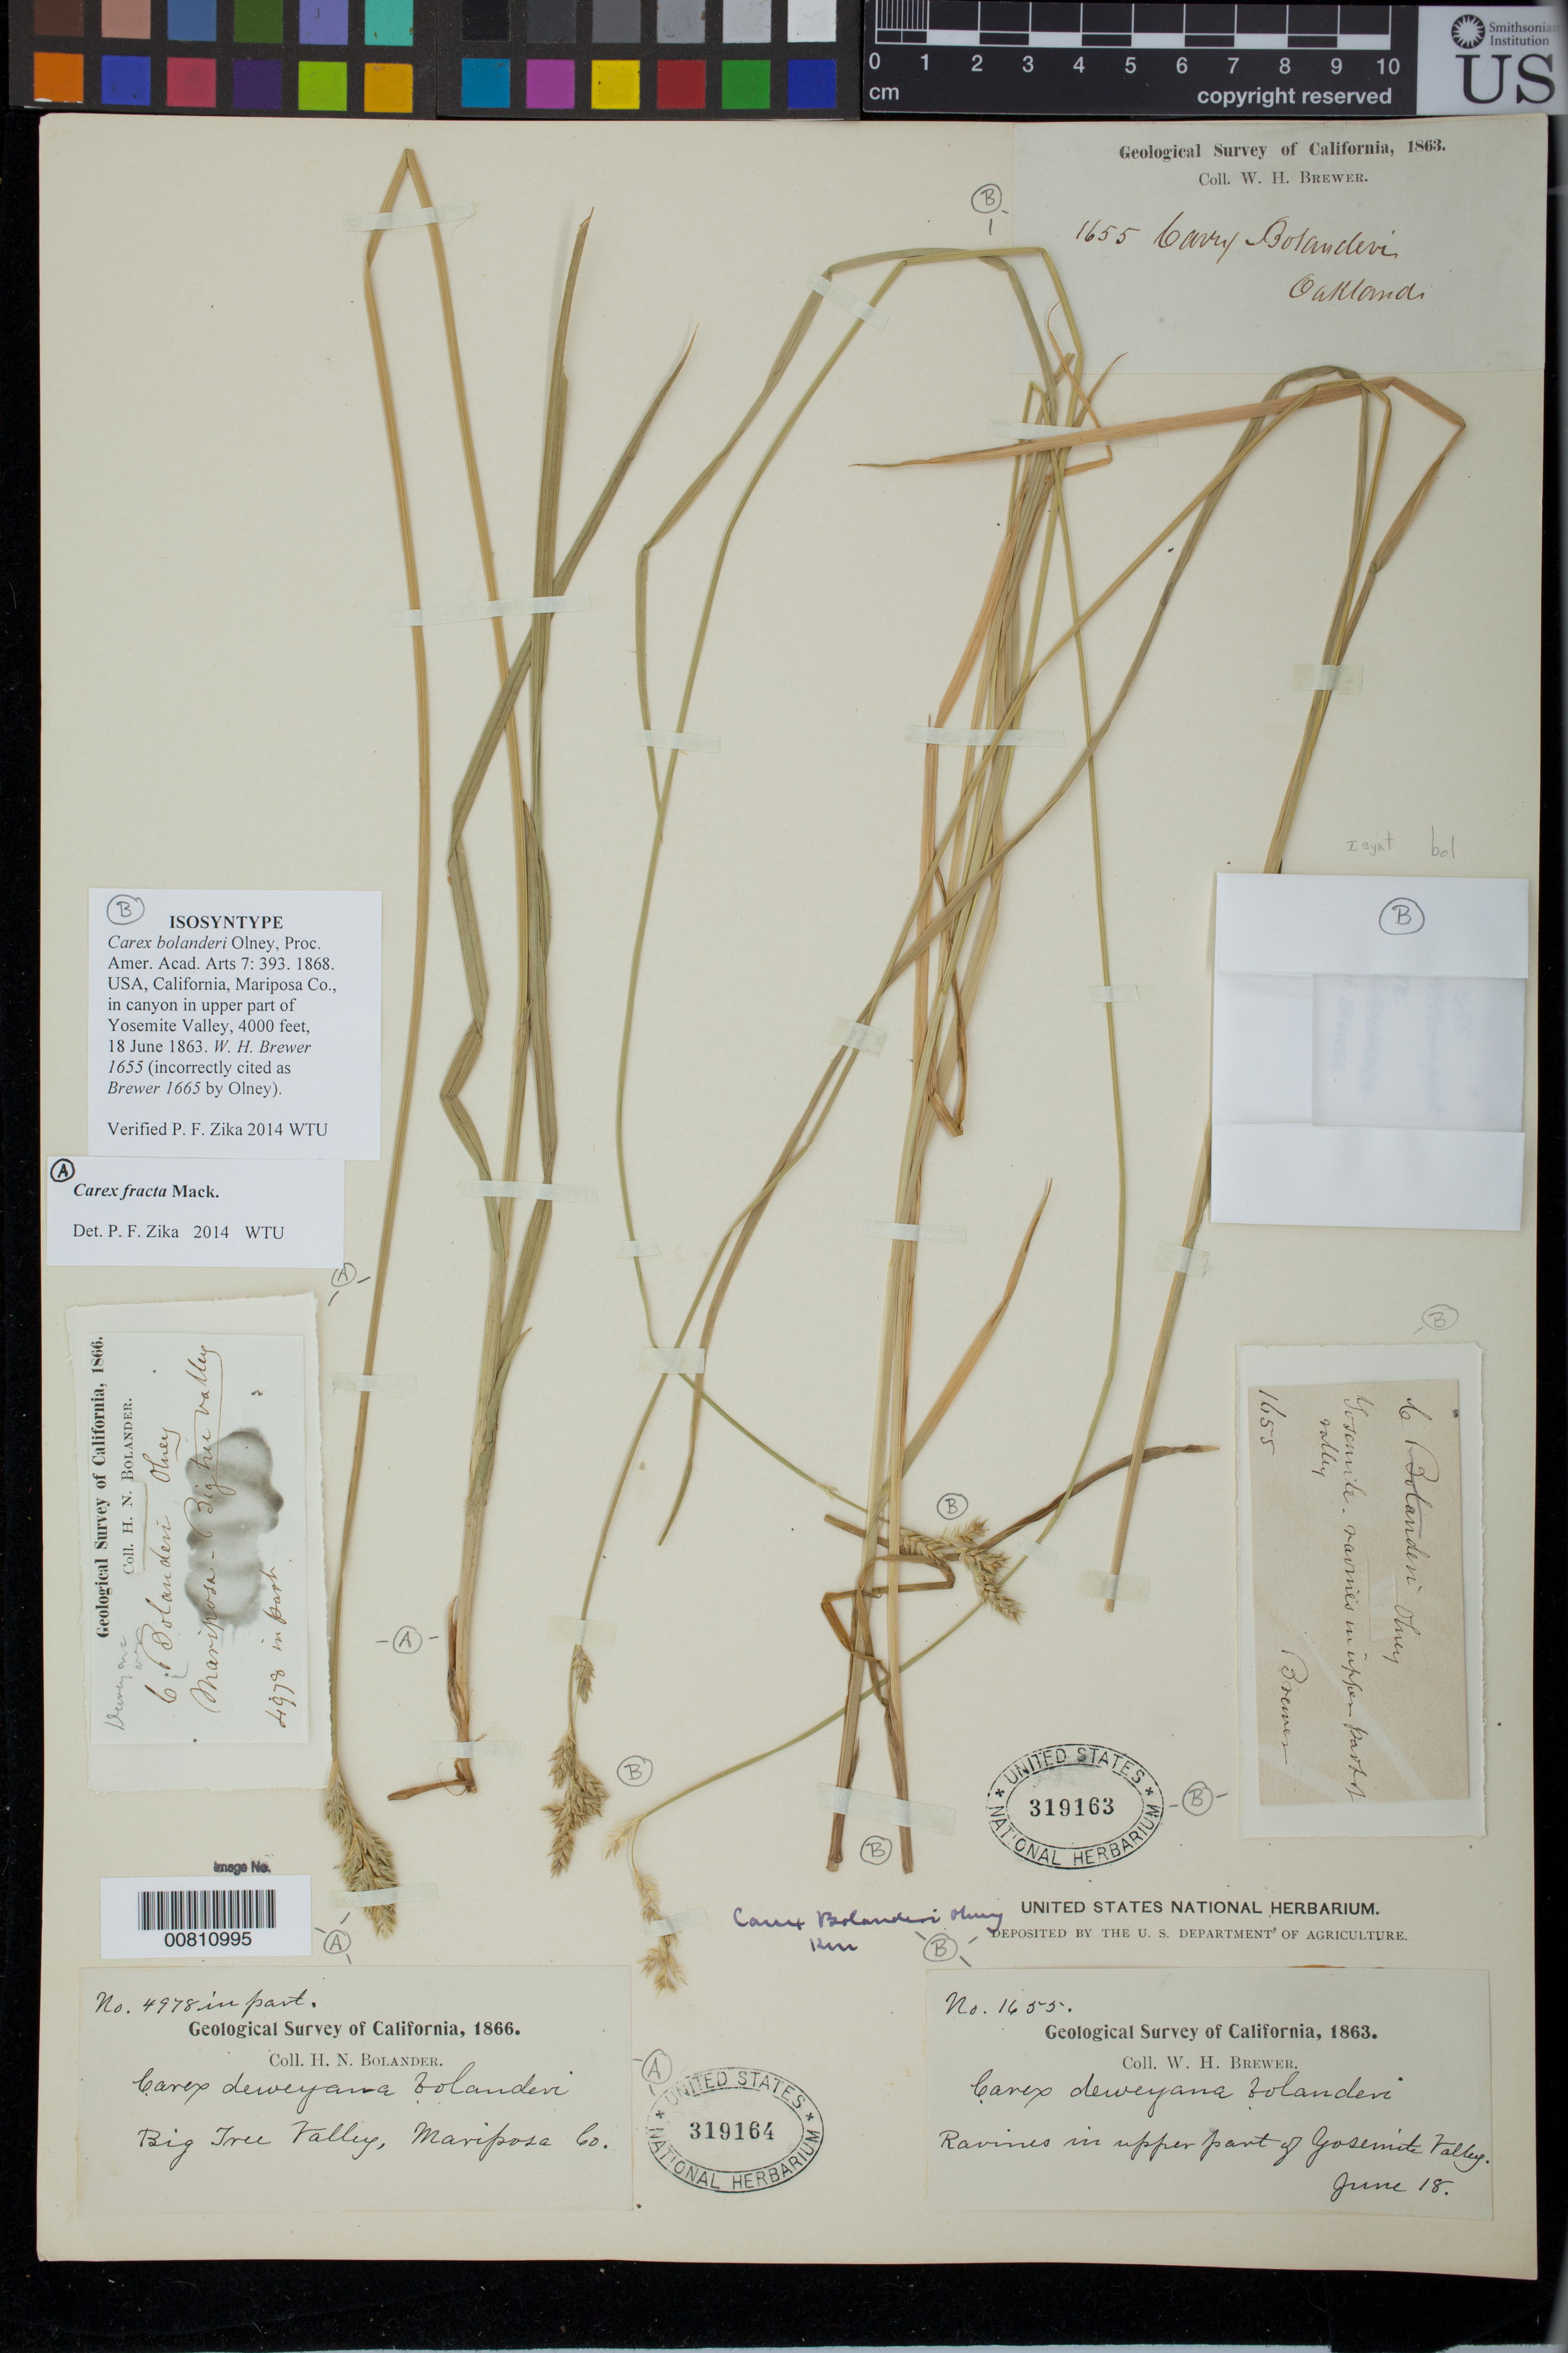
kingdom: Plantae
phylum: Tracheophyta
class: Liliopsida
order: Poales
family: Cyperaceae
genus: Carex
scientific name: Carex bolanderi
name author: Olney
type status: Isosyntype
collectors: W. H. Brewer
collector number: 1655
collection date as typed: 18 Jun 1863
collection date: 1863-06-18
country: United States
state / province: California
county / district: Mariposa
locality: Ravines in upper part of Yosemite Valley.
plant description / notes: Sheet mounted with 2 elements: (B), USNH 319163, Brewer 1655 (protologue cites Brewer 1665) and (A), USNH 319164, Bolander 4978 (not a type but possibly original material).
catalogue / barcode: US 319163